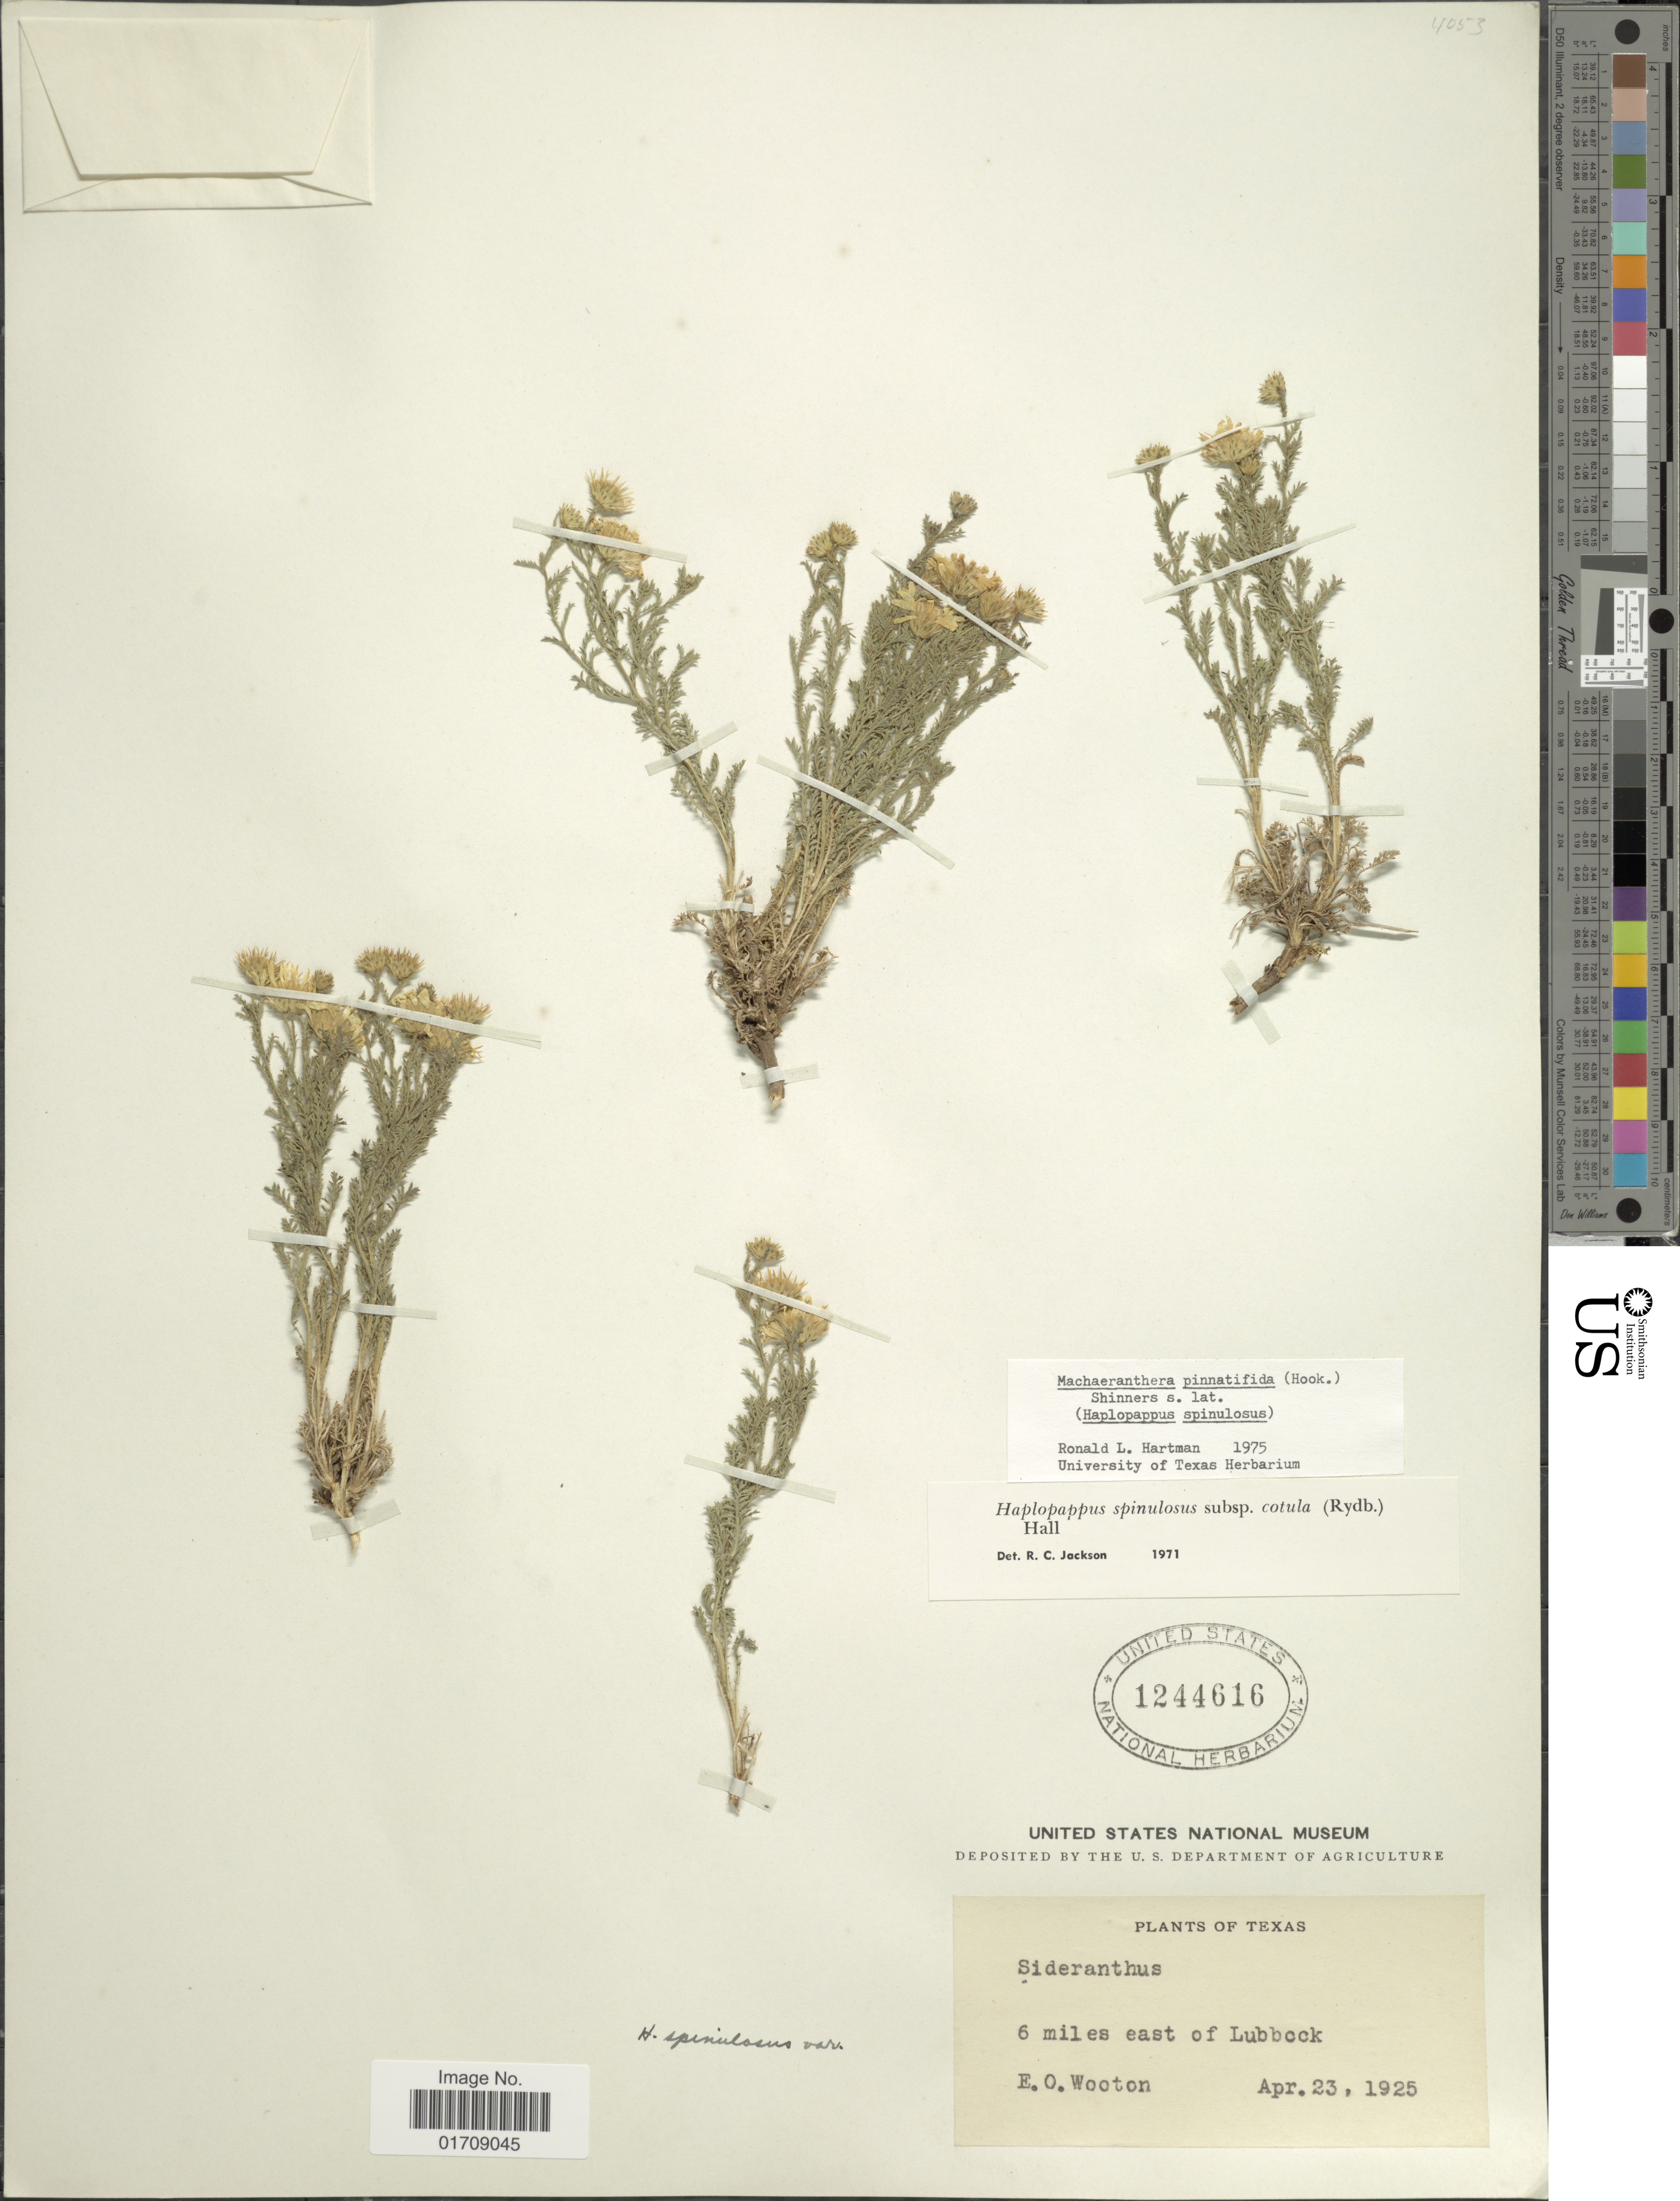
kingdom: Plantae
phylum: Tracheophyta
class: Magnoliopsida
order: Asterales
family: Asteraceae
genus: Machaeranthera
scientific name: Machaeranthera pinnatifida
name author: (Hook.) Shinners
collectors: E. O. Wooton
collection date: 1925-04-23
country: United States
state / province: Texas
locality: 6 miles east of Lubbock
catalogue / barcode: US 1244616